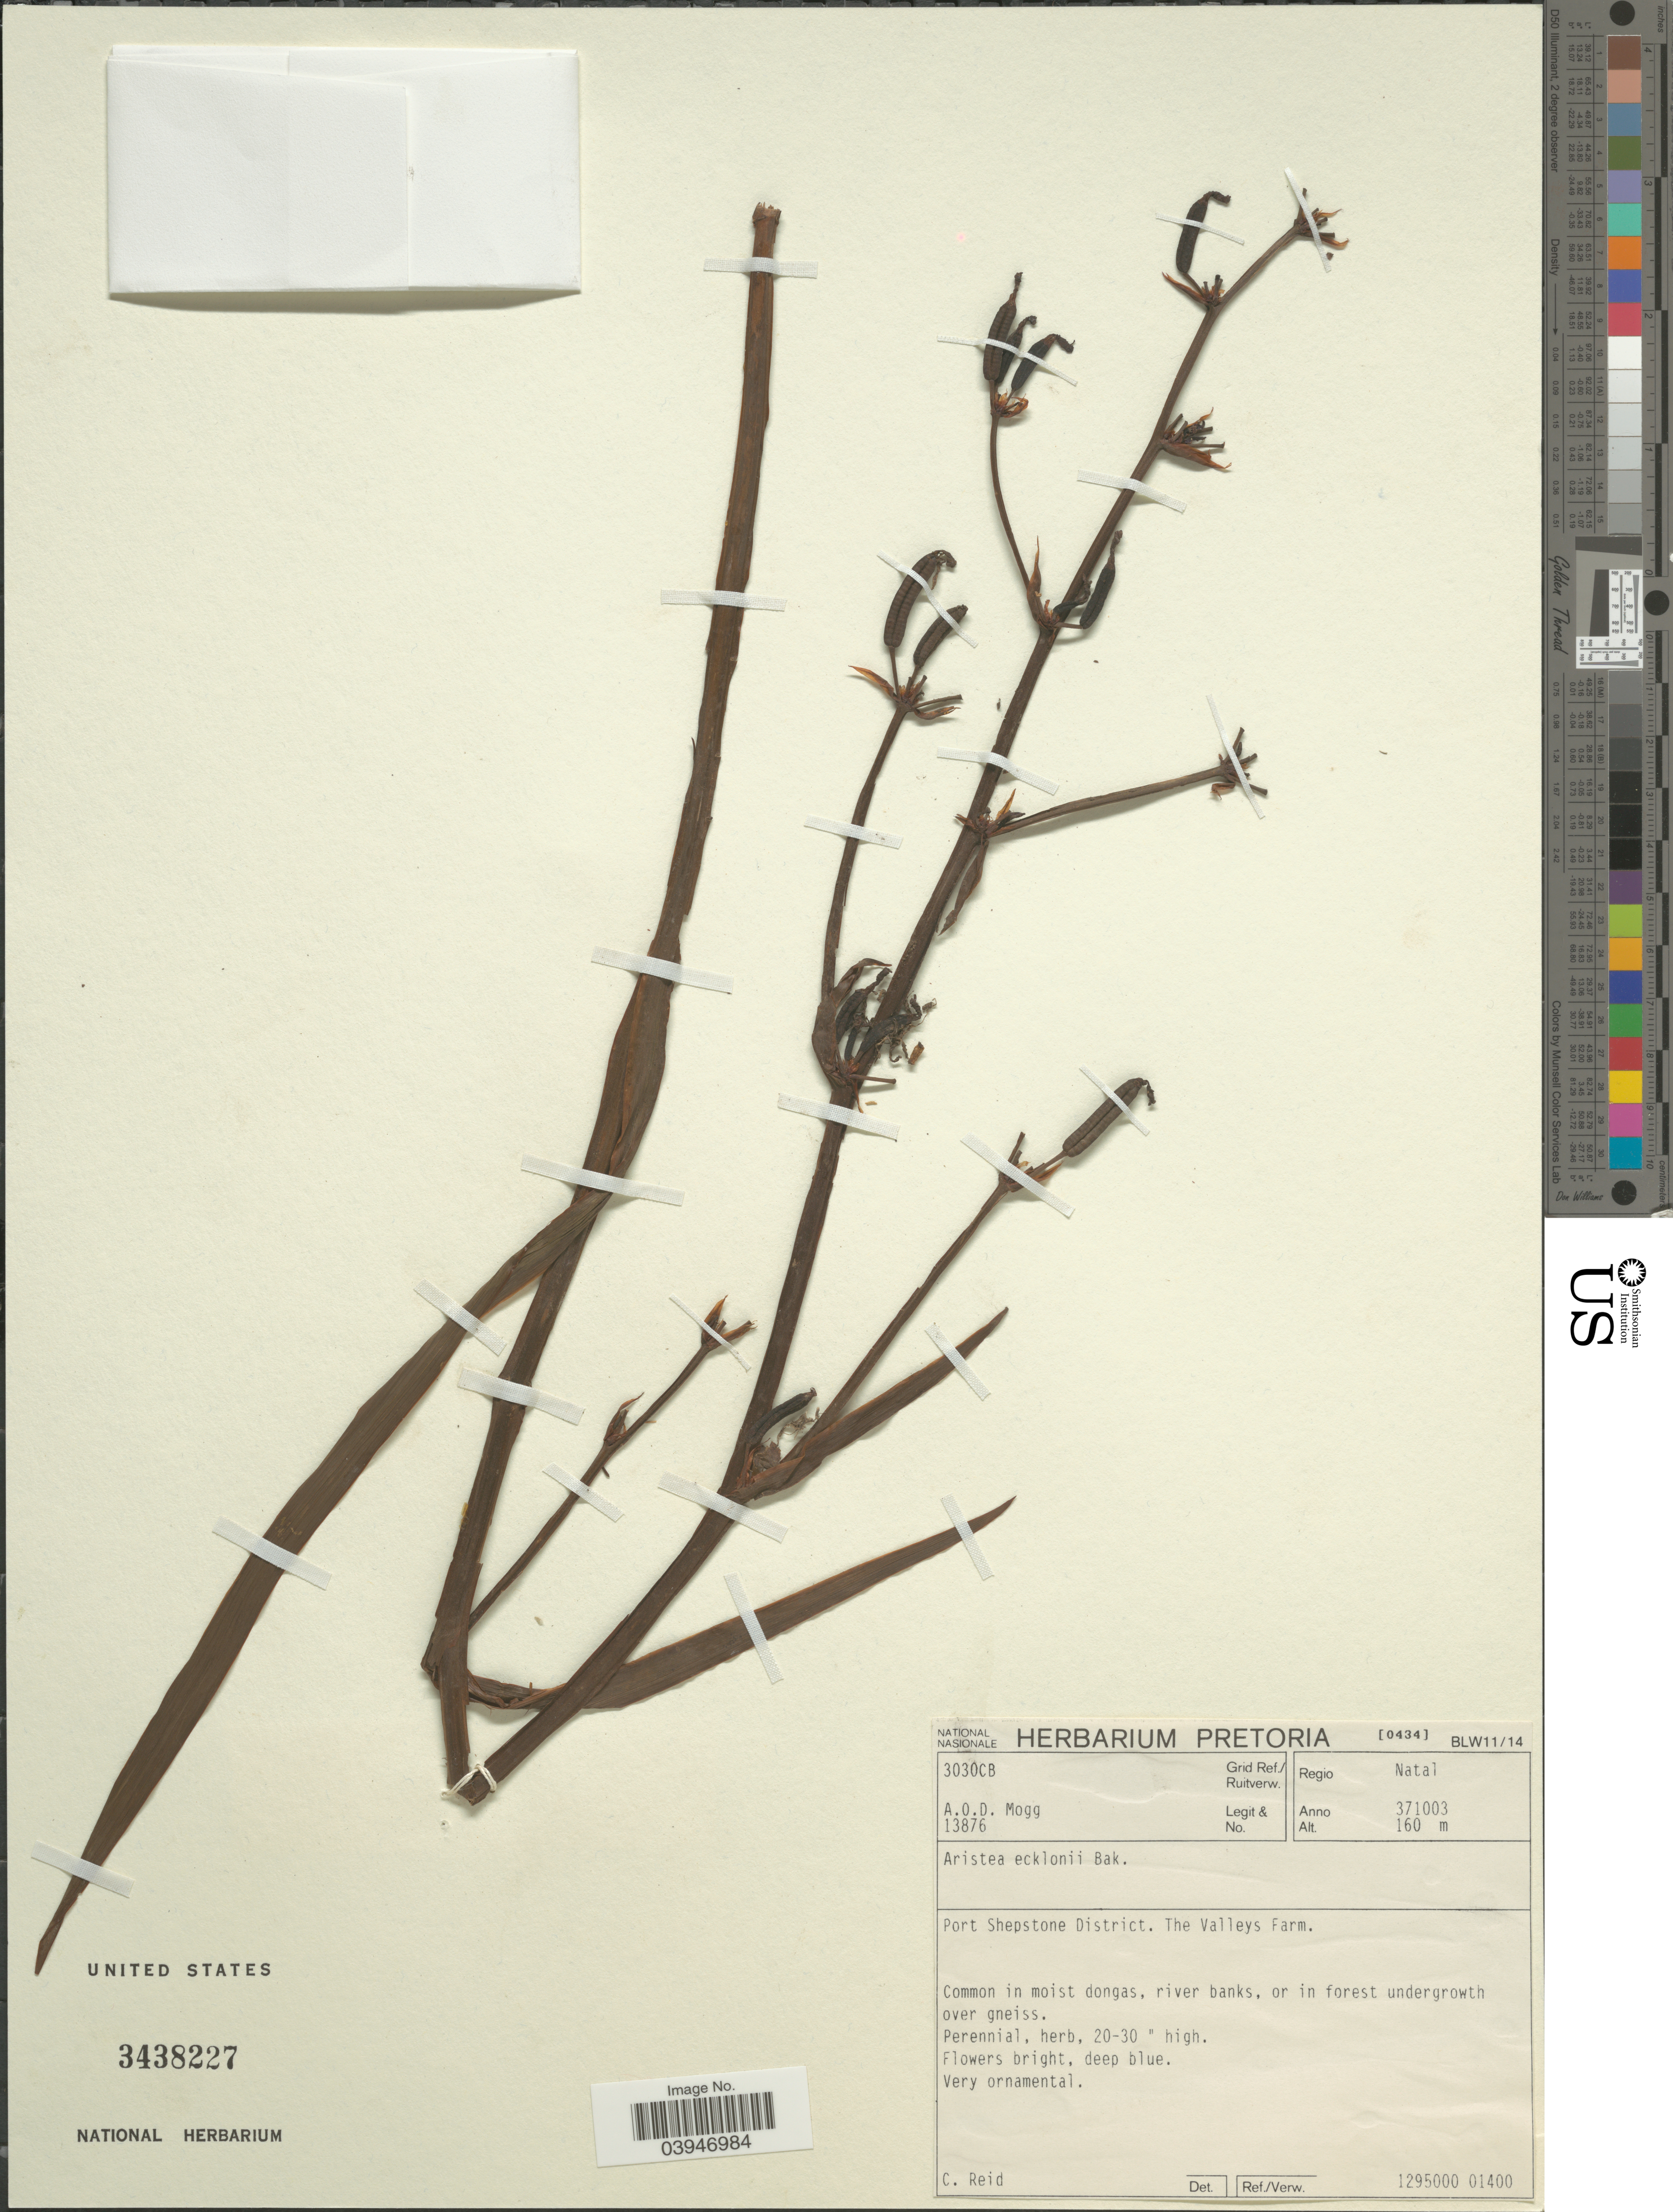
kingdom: Plantae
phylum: Tracheophyta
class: Liliopsida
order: Asparagales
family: Iridaceae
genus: Aristea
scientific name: Aristea ecklonii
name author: Baker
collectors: A. O. Mogg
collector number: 13876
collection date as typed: Transcribed d/m/y: 3/10/37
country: South Africa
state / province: KwaZulu-Natal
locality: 3030 CB Grid Ref./Ruitverw. Regio Natal. Port Shepstone District. The Valleys Farm.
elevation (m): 160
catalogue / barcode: US 3438227